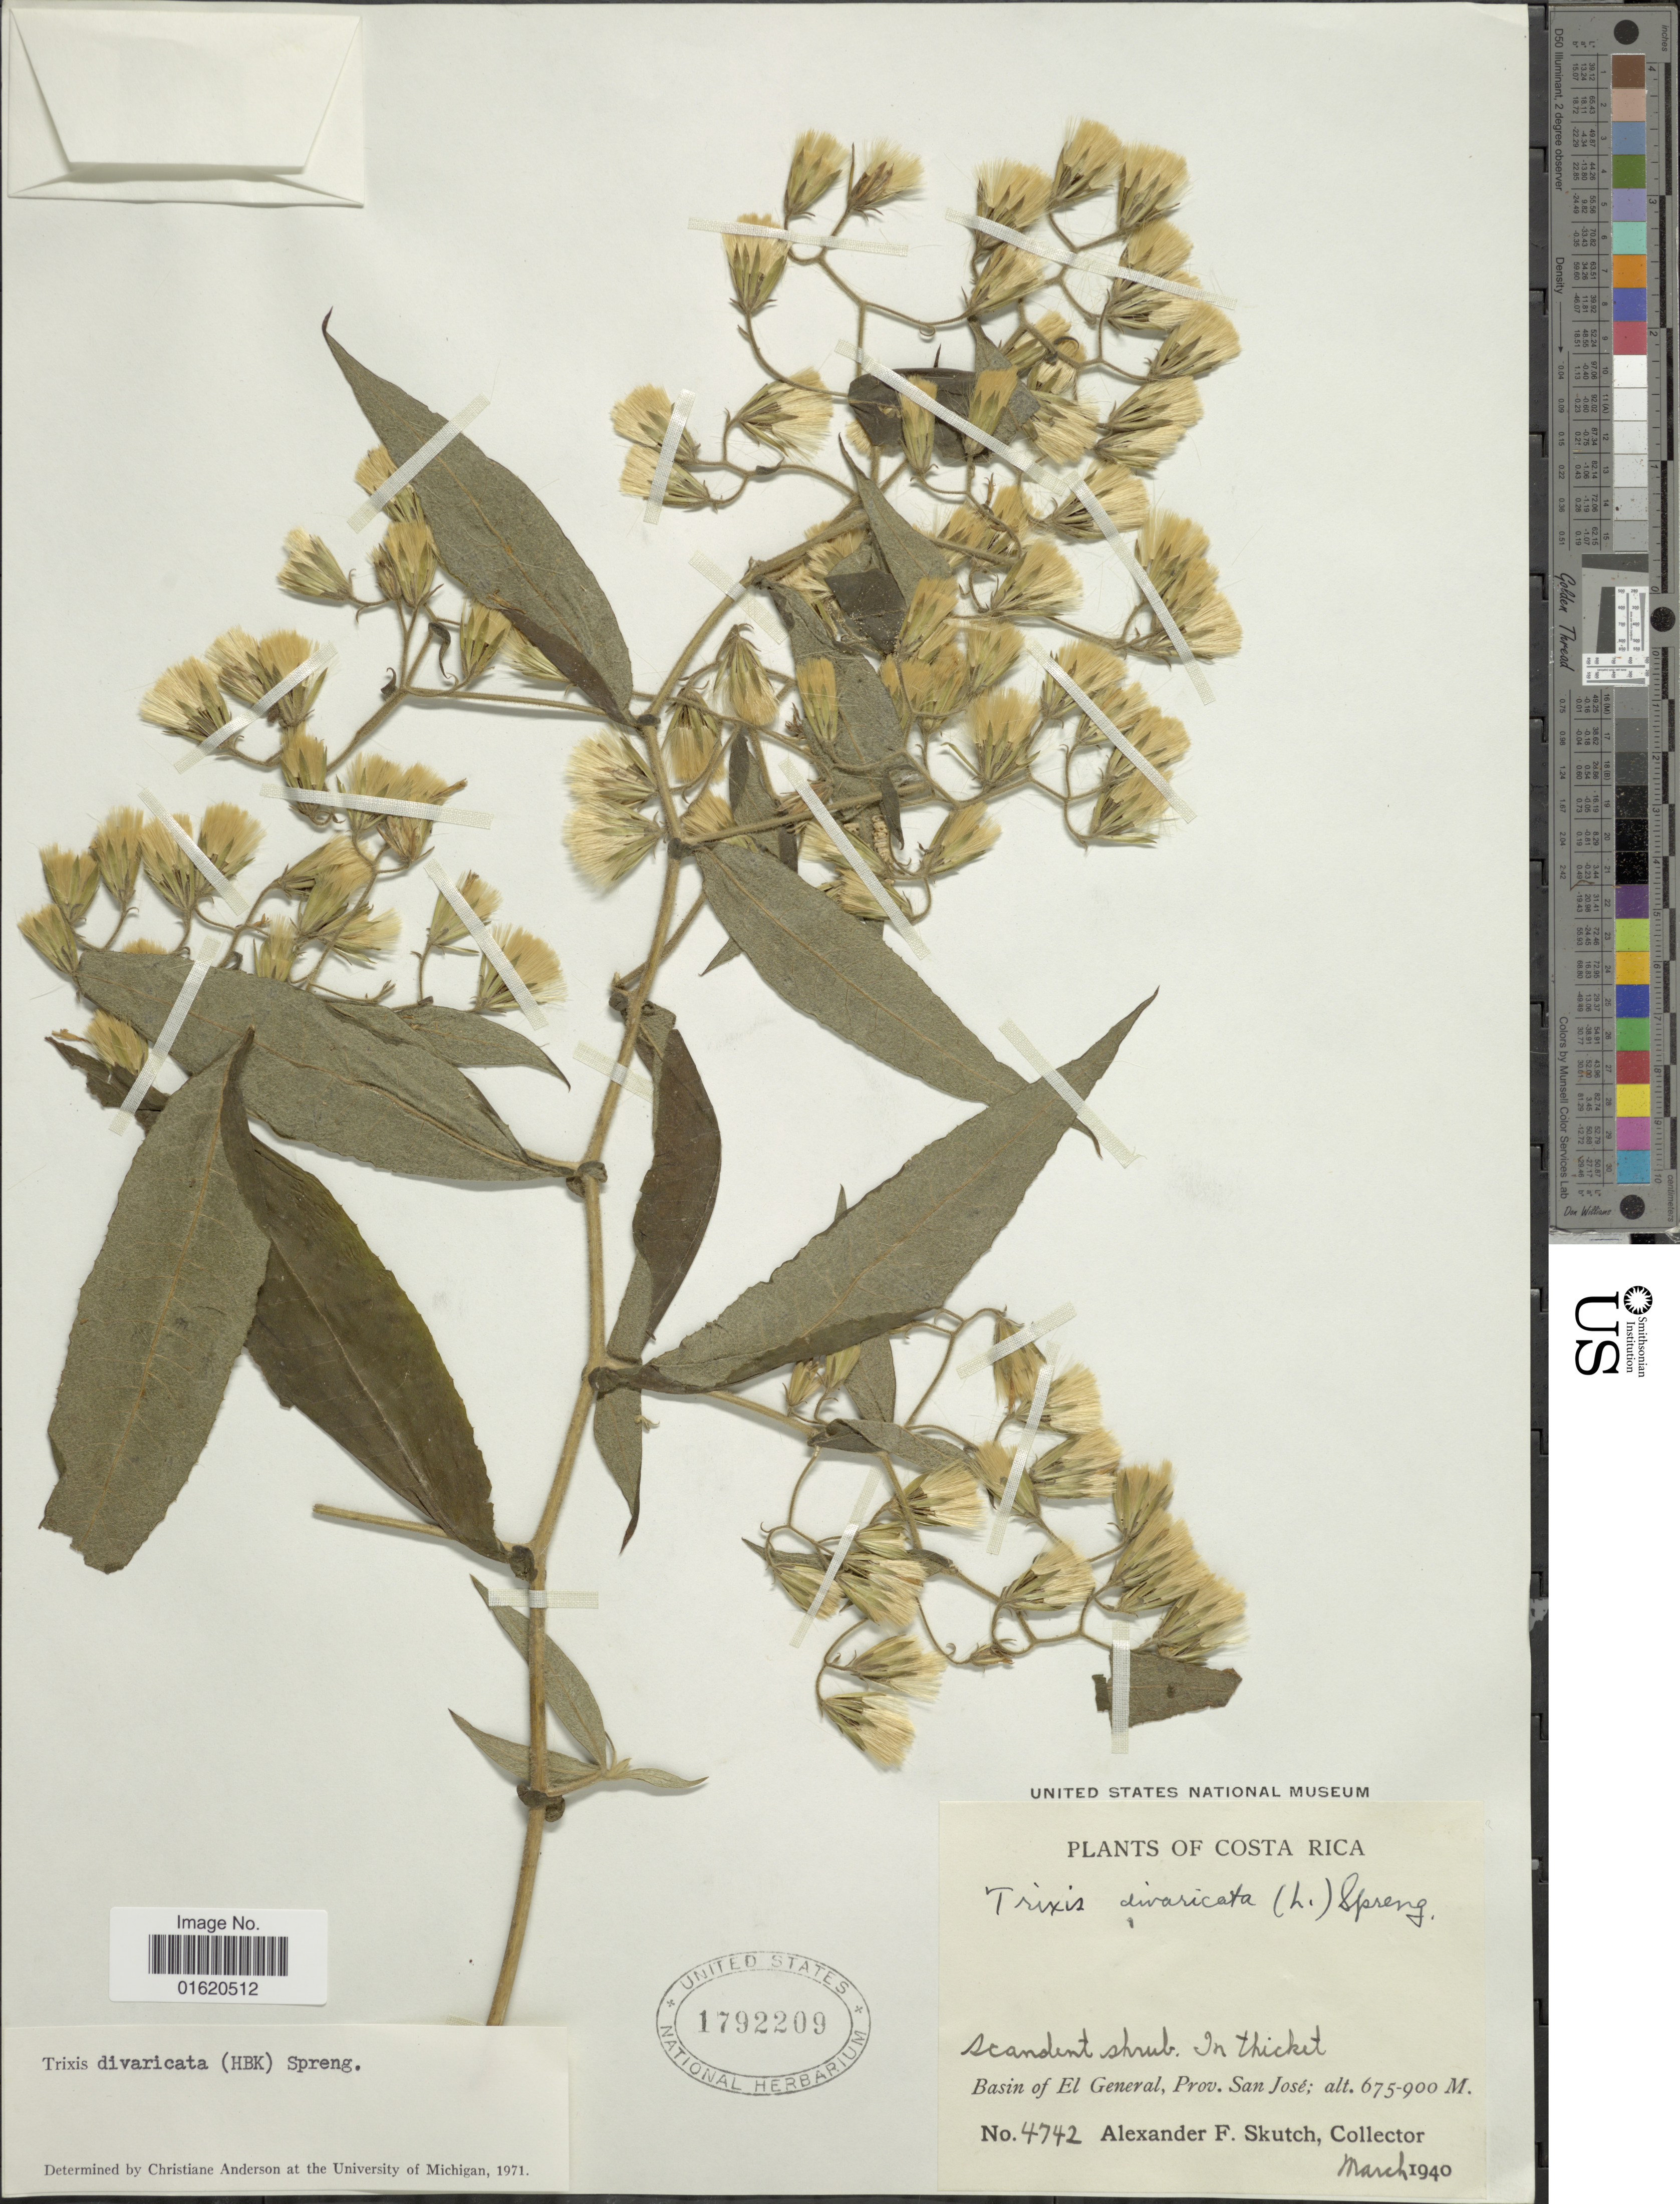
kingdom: Plantae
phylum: Tracheophyta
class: Magnoliopsida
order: Asterales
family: Asteraceae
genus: Trixis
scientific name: Trixis antimenorrhoea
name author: (Schrank) Mart. ex Kuntze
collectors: A. F. Skutch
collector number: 4742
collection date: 1940-03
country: Costa Rica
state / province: San José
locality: Scandent shrub, in thicket, Basin of El General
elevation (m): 675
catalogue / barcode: US 1792209